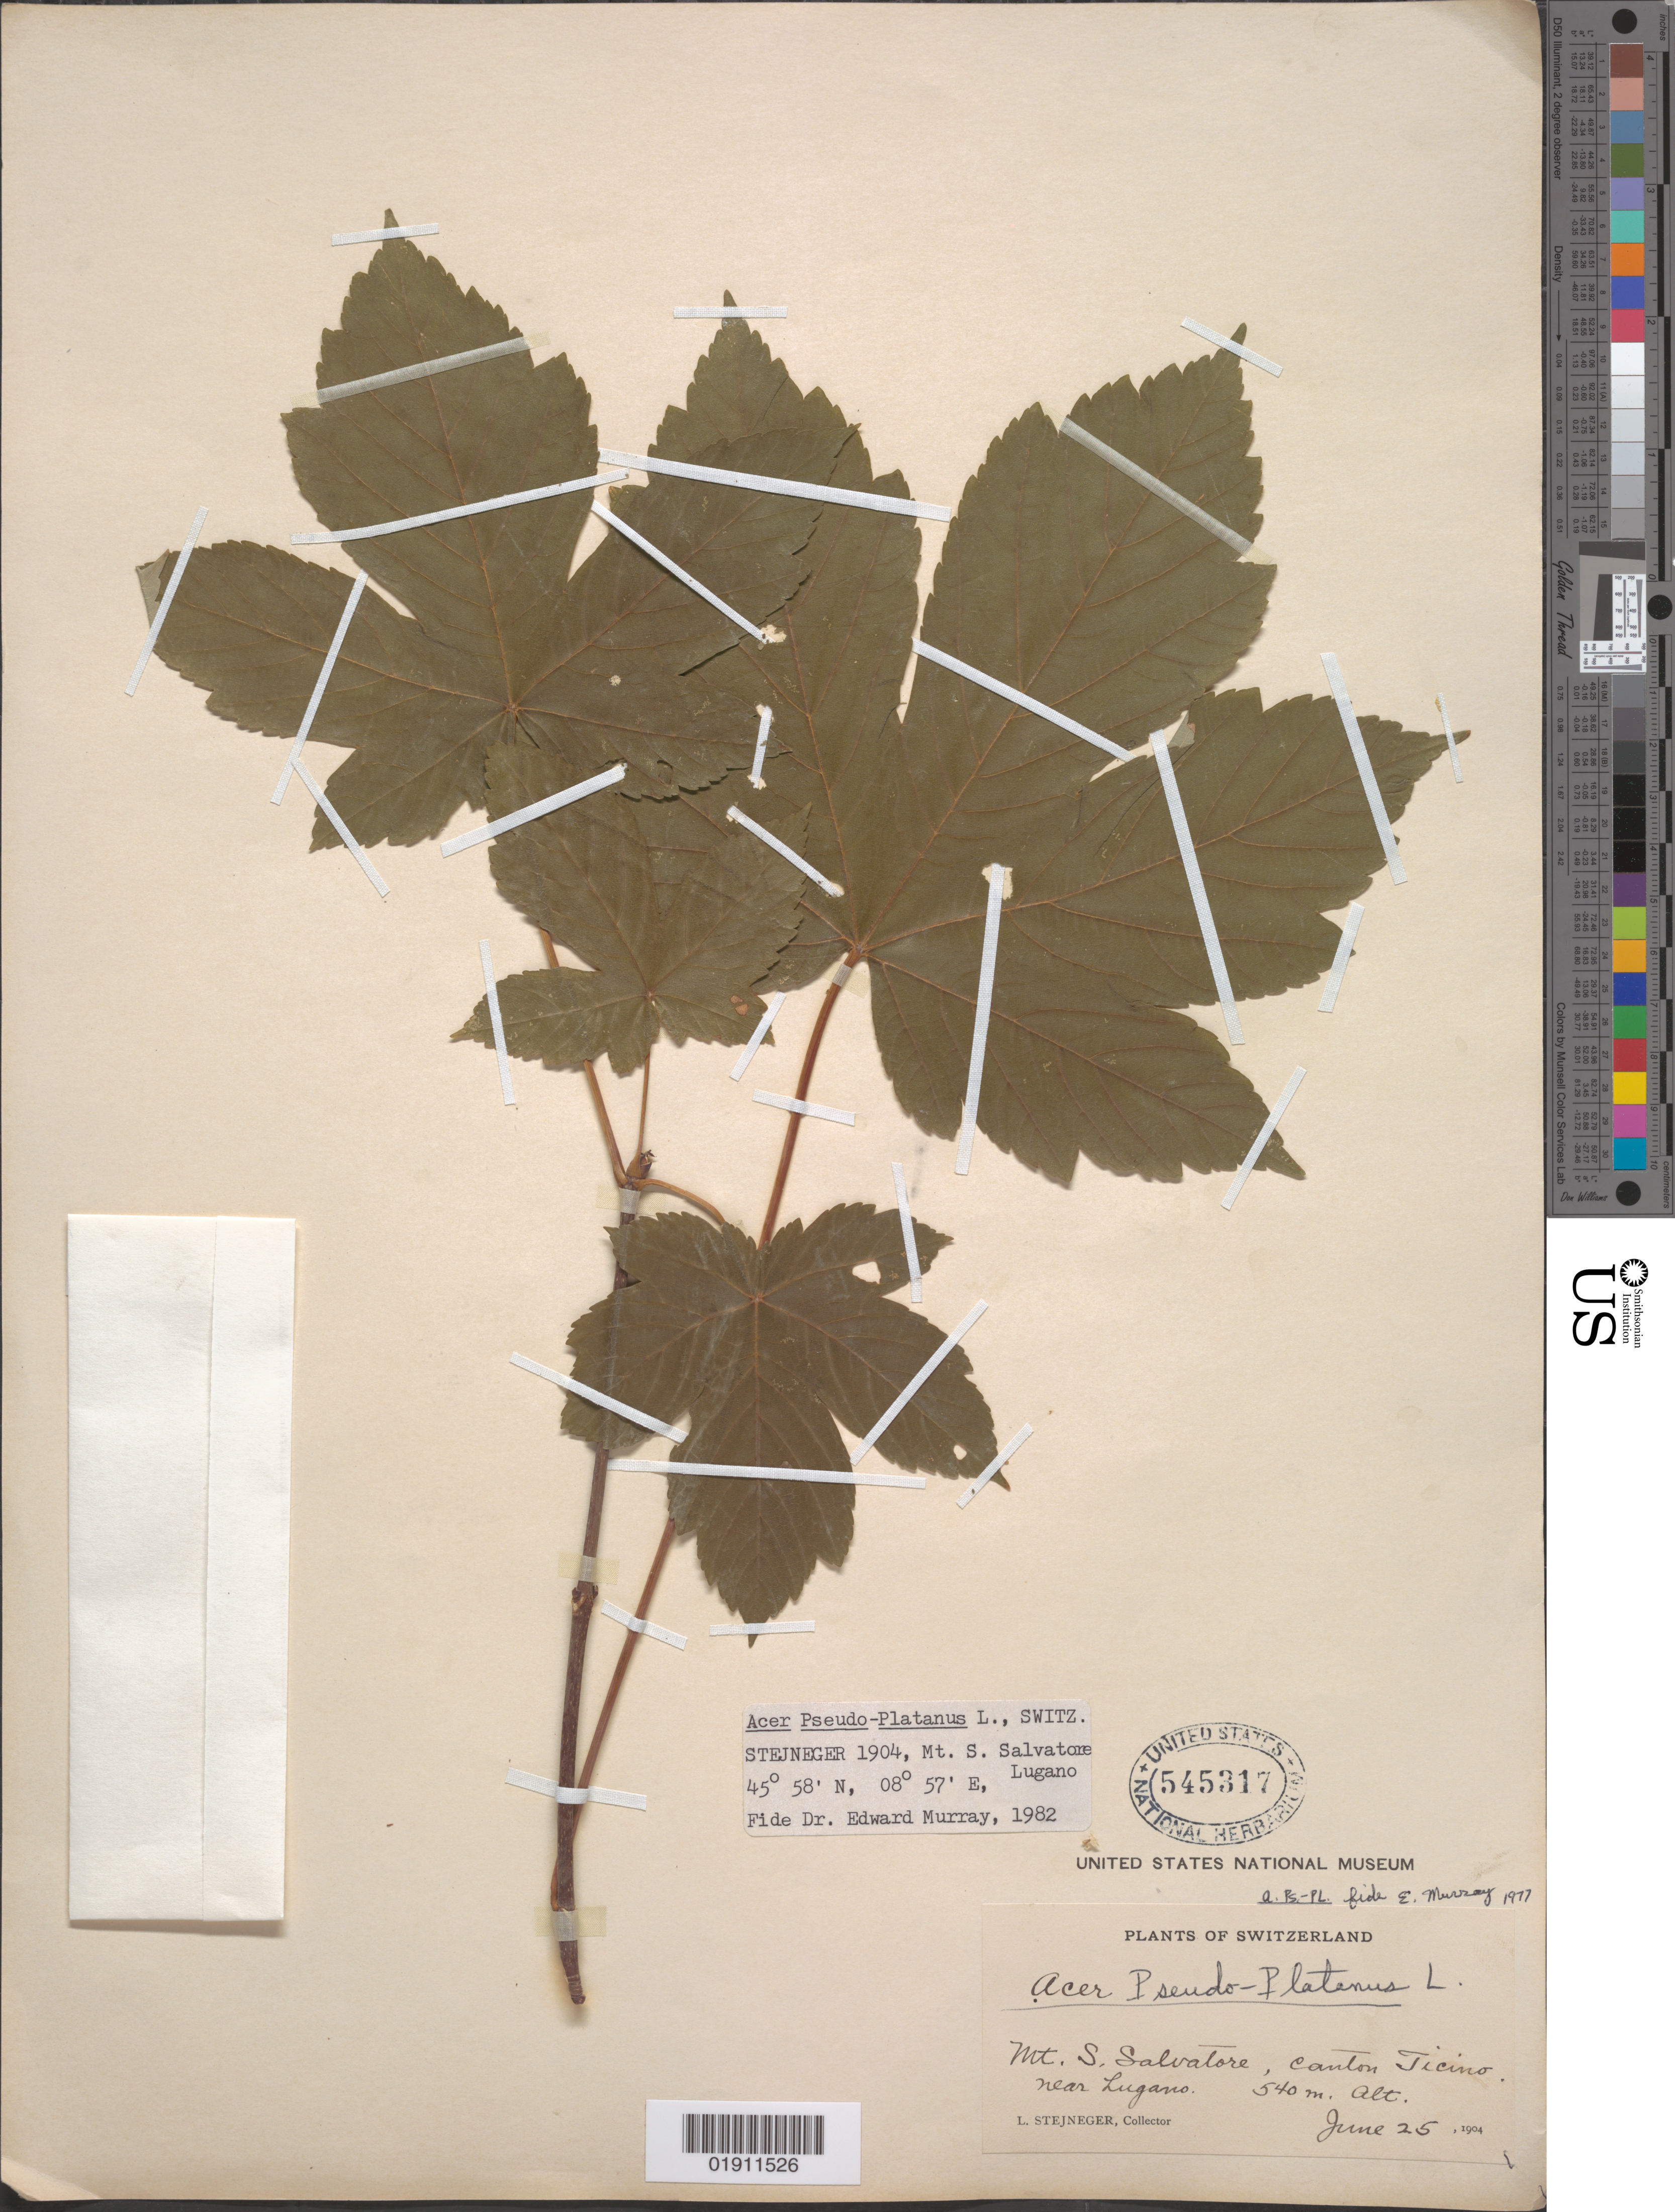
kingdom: Plantae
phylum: Tracheophyta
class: Magnoliopsida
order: Sapindales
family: Sapindaceae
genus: Acer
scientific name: Acer pseudoplatanus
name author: L.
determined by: Murray, Edward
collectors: L. Stejneger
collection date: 1904-06-25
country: Switzerland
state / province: Ticino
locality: Mt. S. Salvatore, Canton Ticino, near Lugano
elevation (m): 540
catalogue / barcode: US 545317